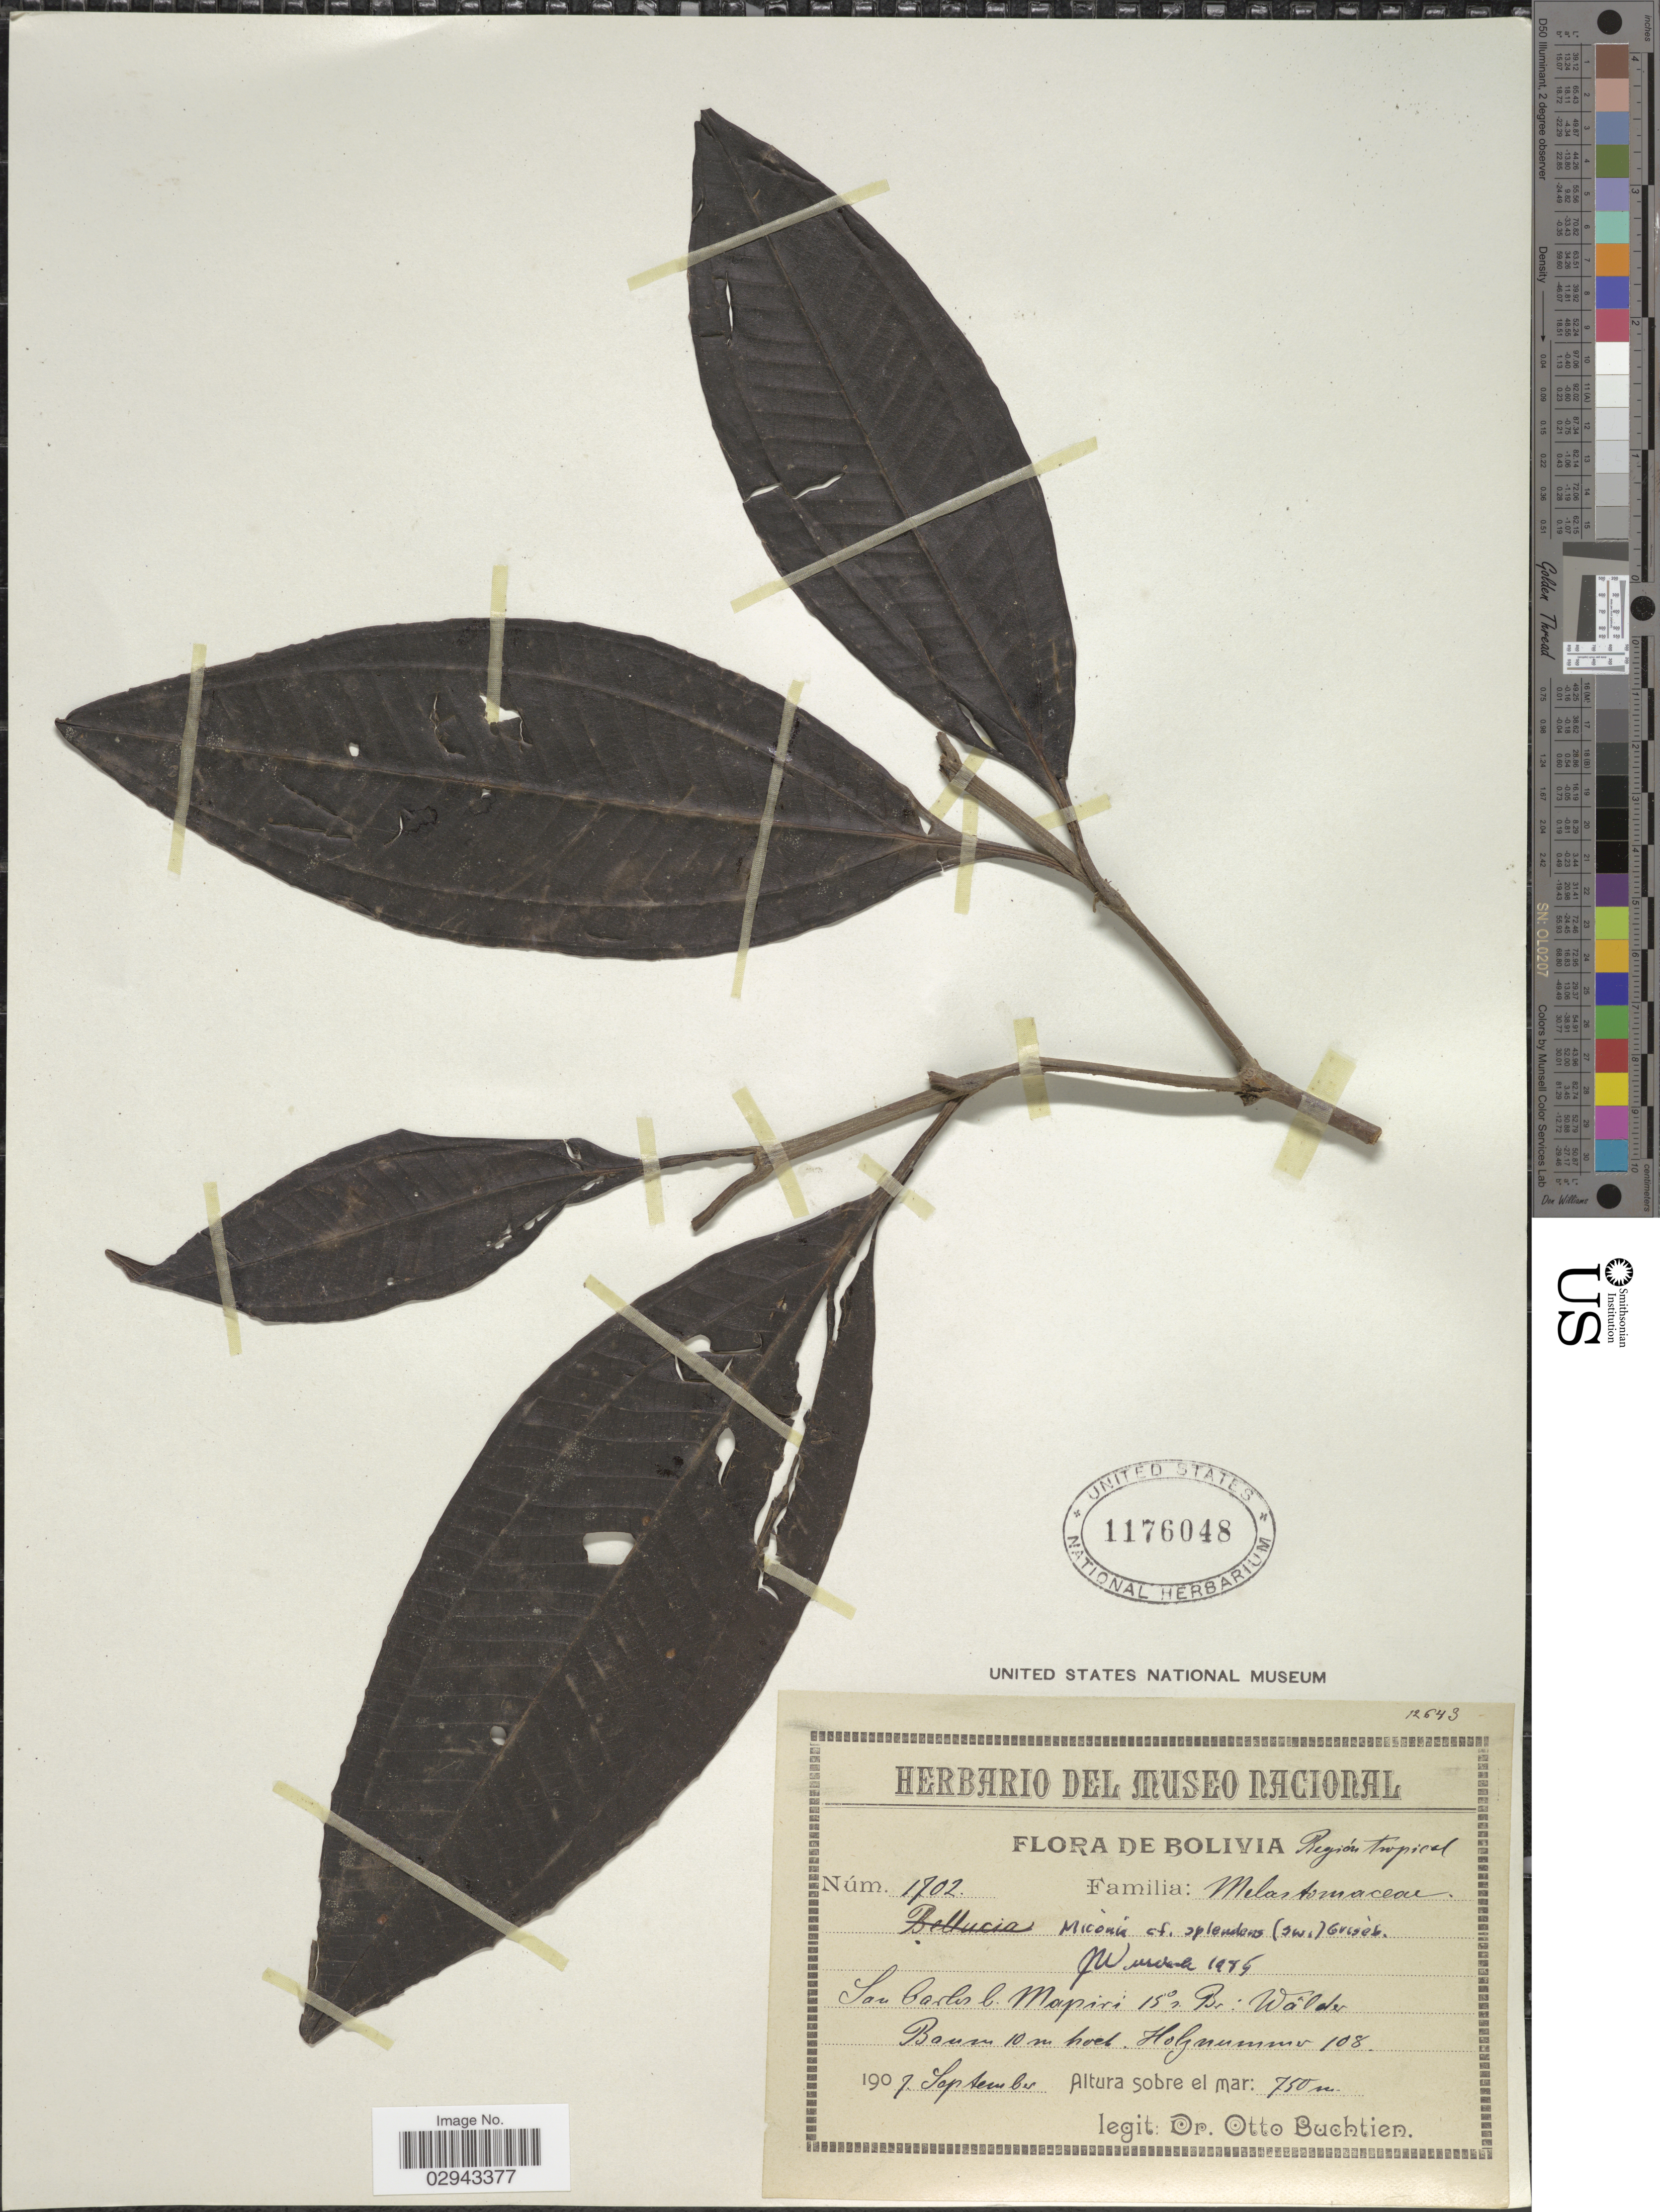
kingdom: Plantae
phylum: Tracheophyta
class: Magnoliopsida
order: Myrtales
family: Melastomataceae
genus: Miconia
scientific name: Miconia splendens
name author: (Sw.) Griseb.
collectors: O. Buchtien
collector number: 1702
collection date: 1907-09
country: Bolivia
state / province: La Paz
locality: San Carlos l. Mapiri 15° s. Br.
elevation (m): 750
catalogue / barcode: US 1176048